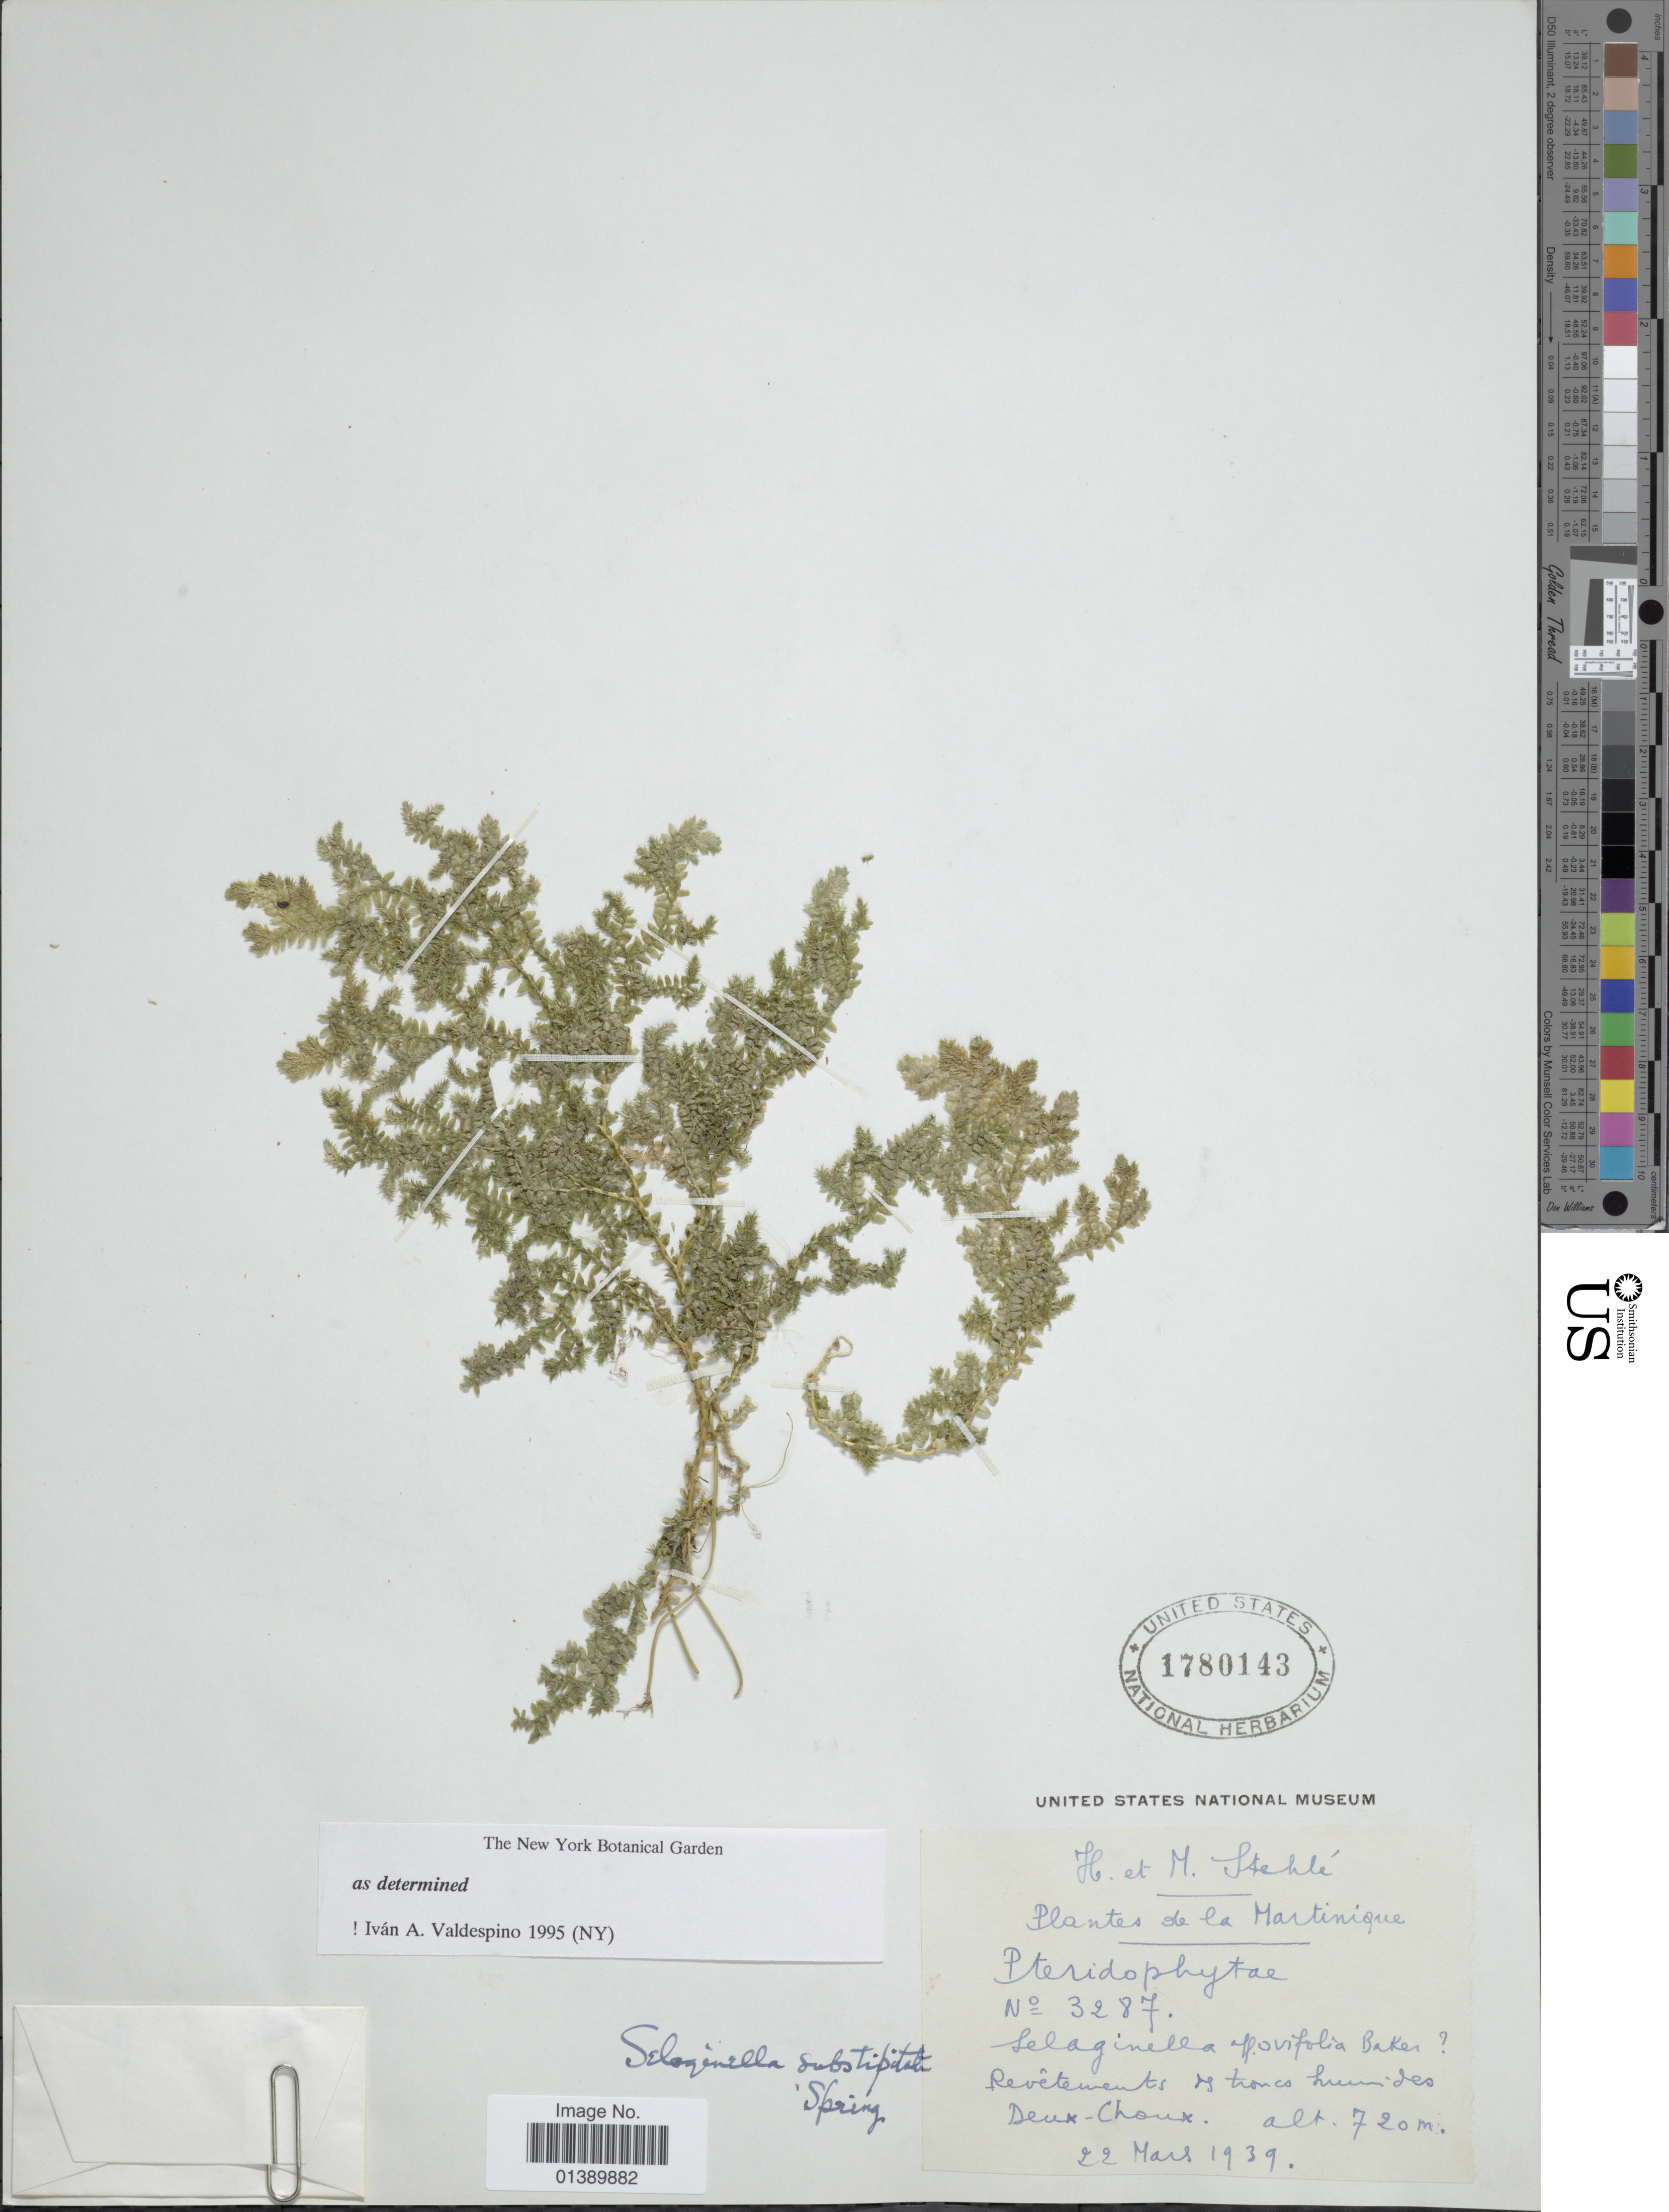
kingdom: Plantae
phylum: Tracheophyta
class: Lycopodiopsida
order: Selaginellales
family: Selaginellaceae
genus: Selaginella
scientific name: Selaginella substipitata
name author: Spring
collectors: H. Stehlé & M. Stehlé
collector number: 3287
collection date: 1939-03-22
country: Martinique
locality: Deux-Choux.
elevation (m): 720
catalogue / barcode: US 1780143